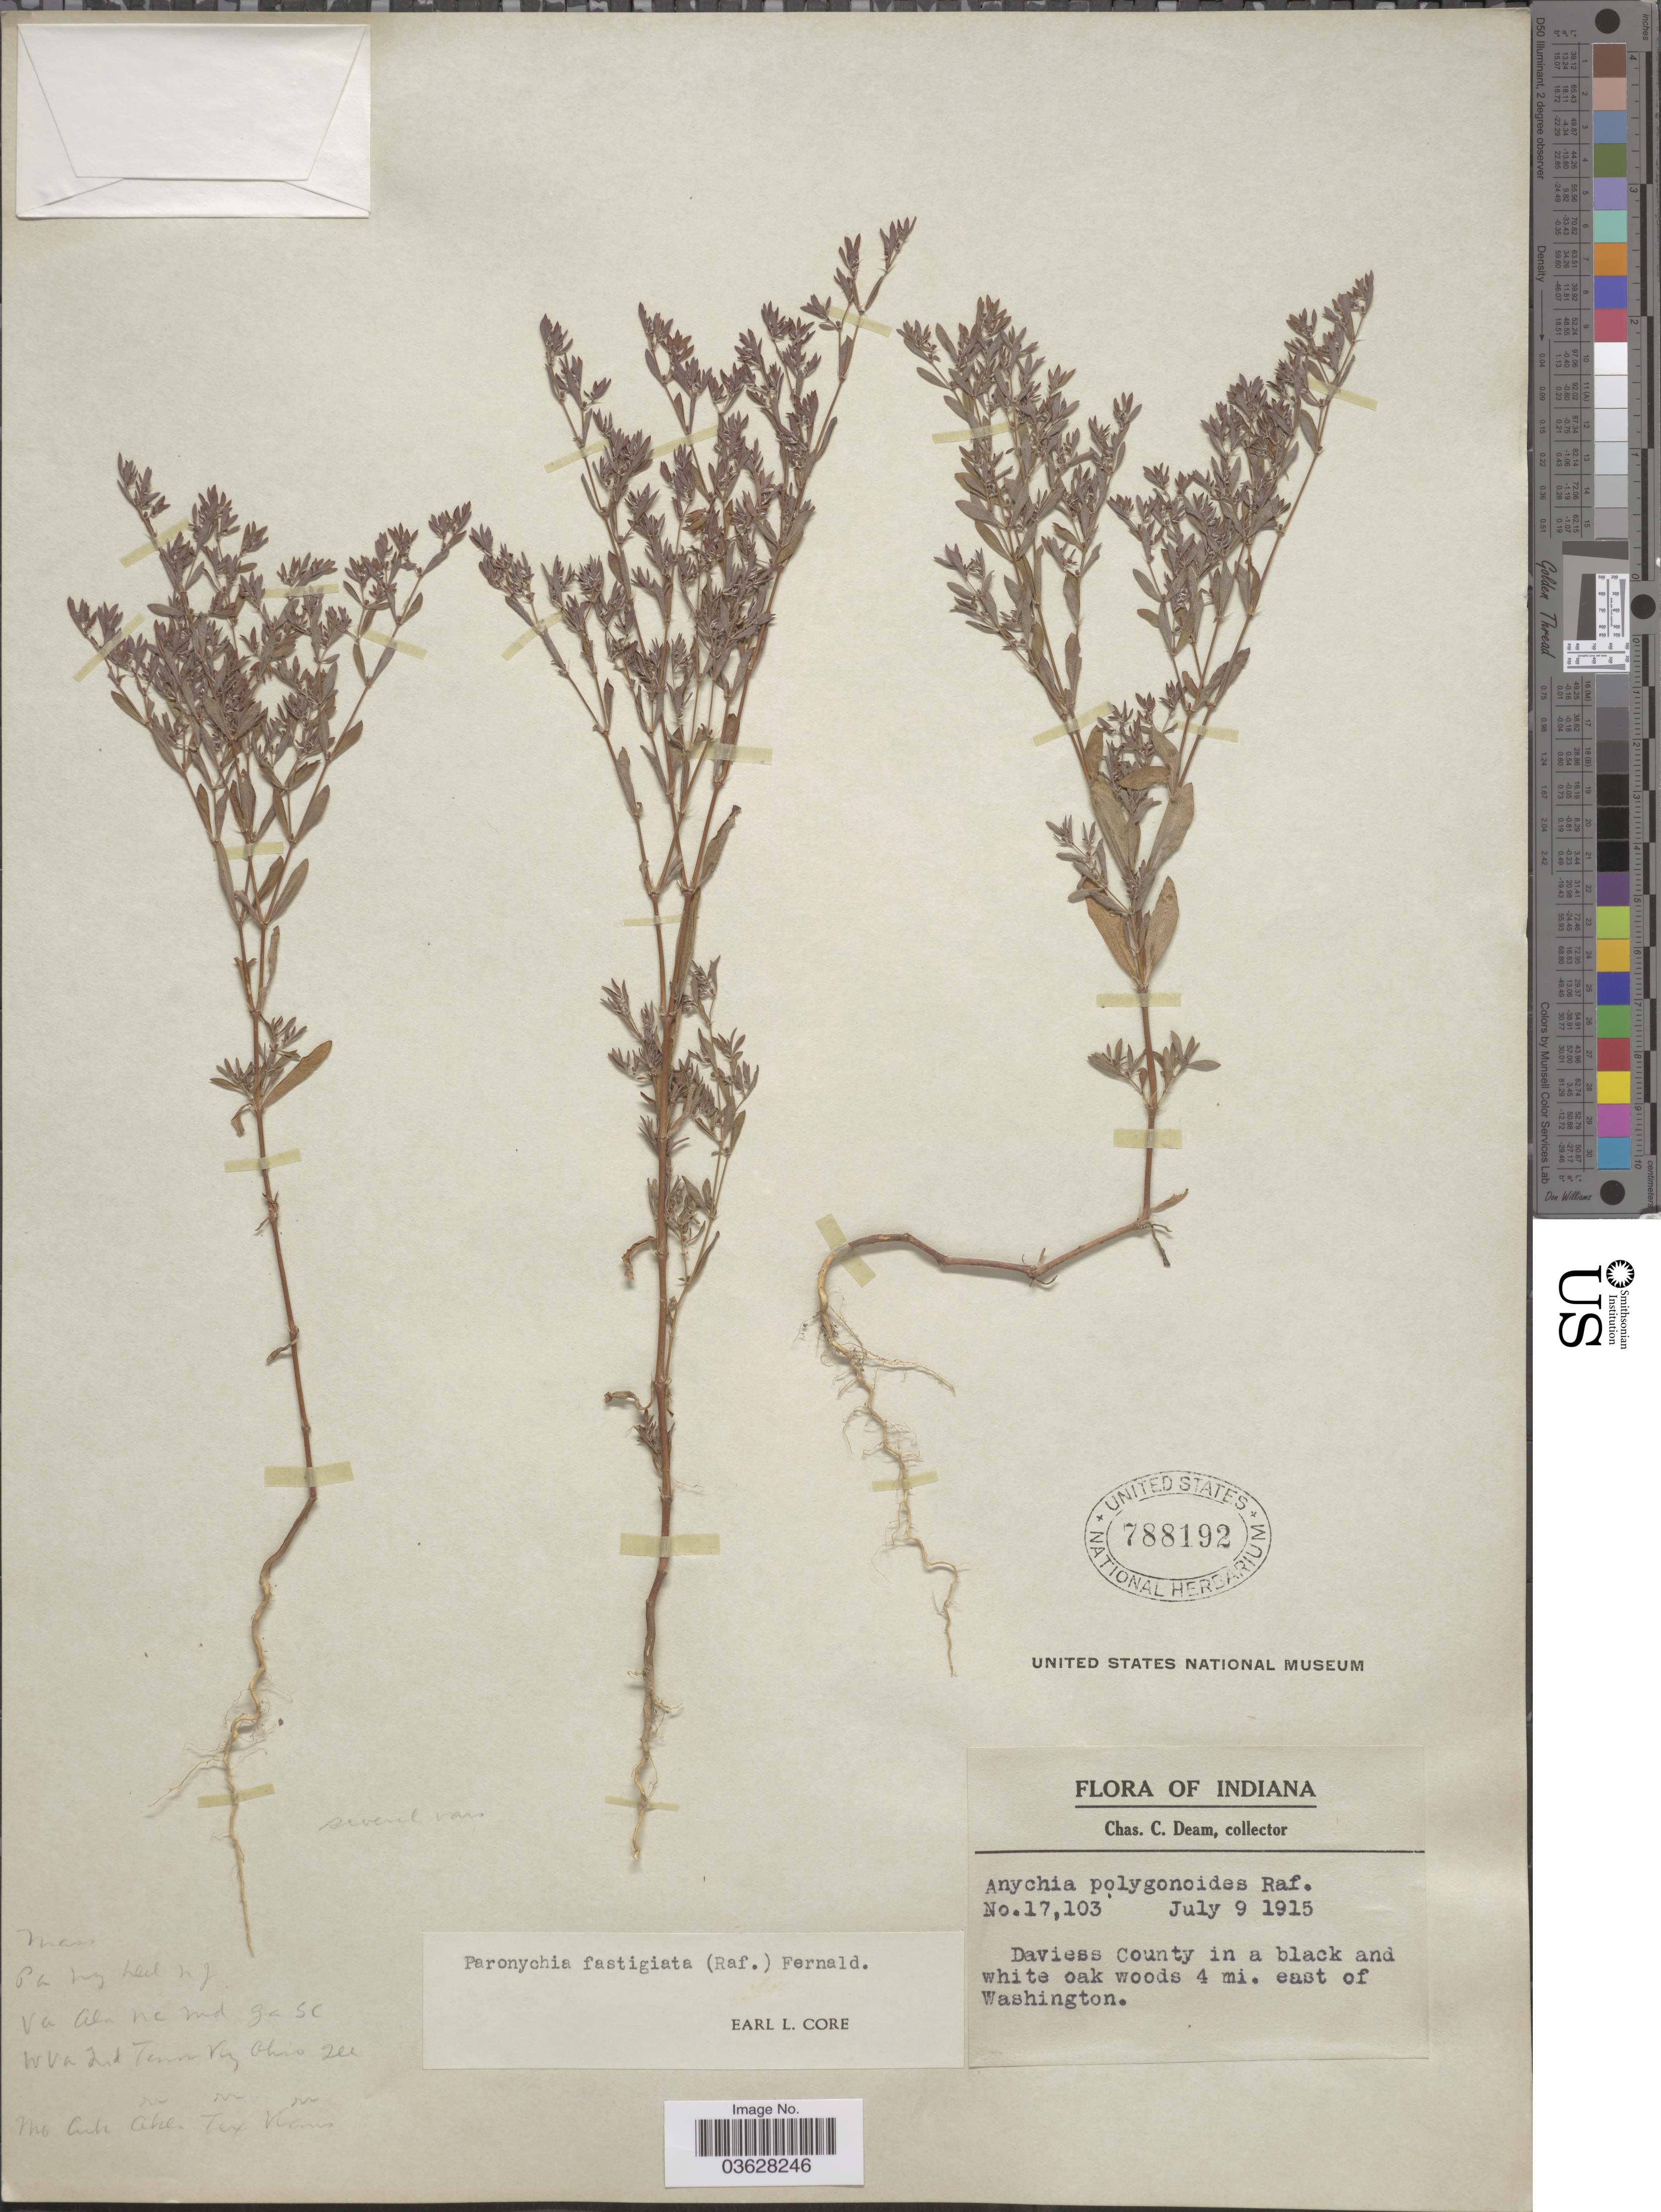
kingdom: Plantae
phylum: Tracheophyta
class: Magnoliopsida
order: Caryophyllales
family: Caryophyllaceae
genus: Paronychia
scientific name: Paronychia fastigiata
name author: (Raf.) Fernald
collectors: C. C. Deam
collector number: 17103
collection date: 1915-07-09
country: United States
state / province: Indiana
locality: Daviess County in a black and white oak woods 4 mi. east of Washington.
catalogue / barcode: US 788192